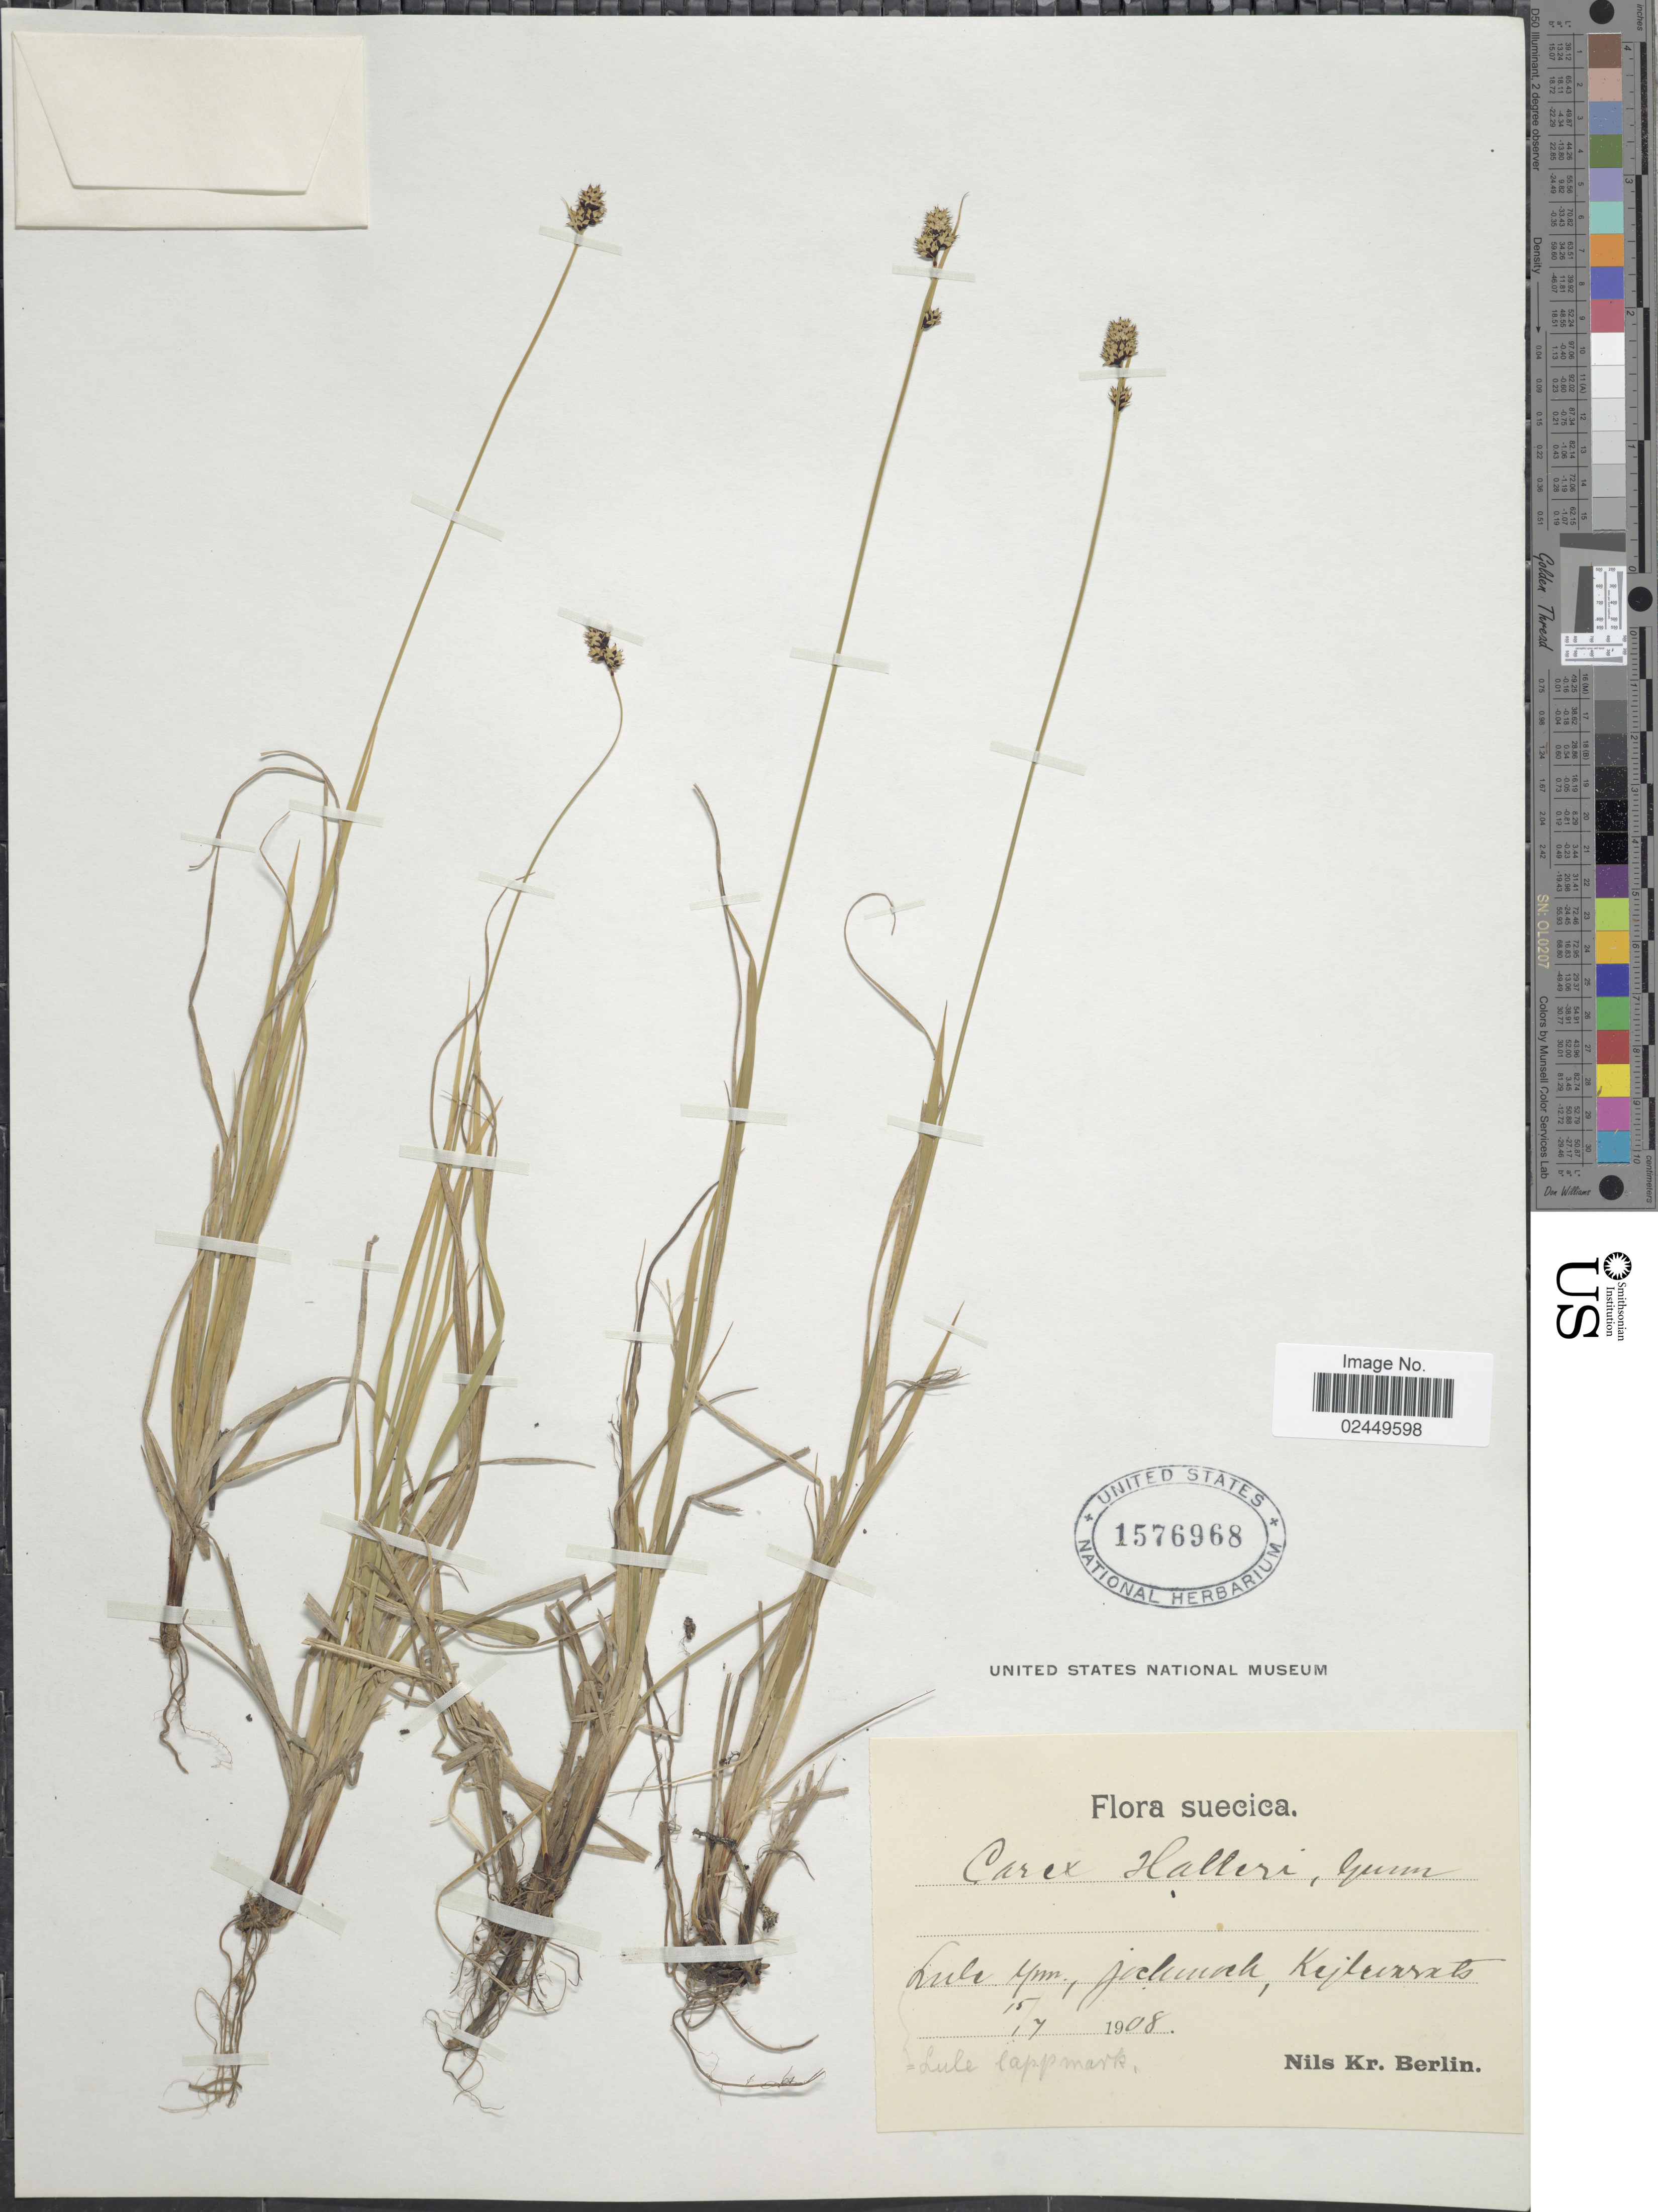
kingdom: Plantae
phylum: Tracheophyta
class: Liliopsida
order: Poales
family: Cyperaceae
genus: Carex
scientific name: Carex norvegica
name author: Retz.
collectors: N. Berlin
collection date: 1908-07-15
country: Sweden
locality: Suecica. Lula Ym., jclunah, Keyl [illegible text].8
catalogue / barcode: US 1576968